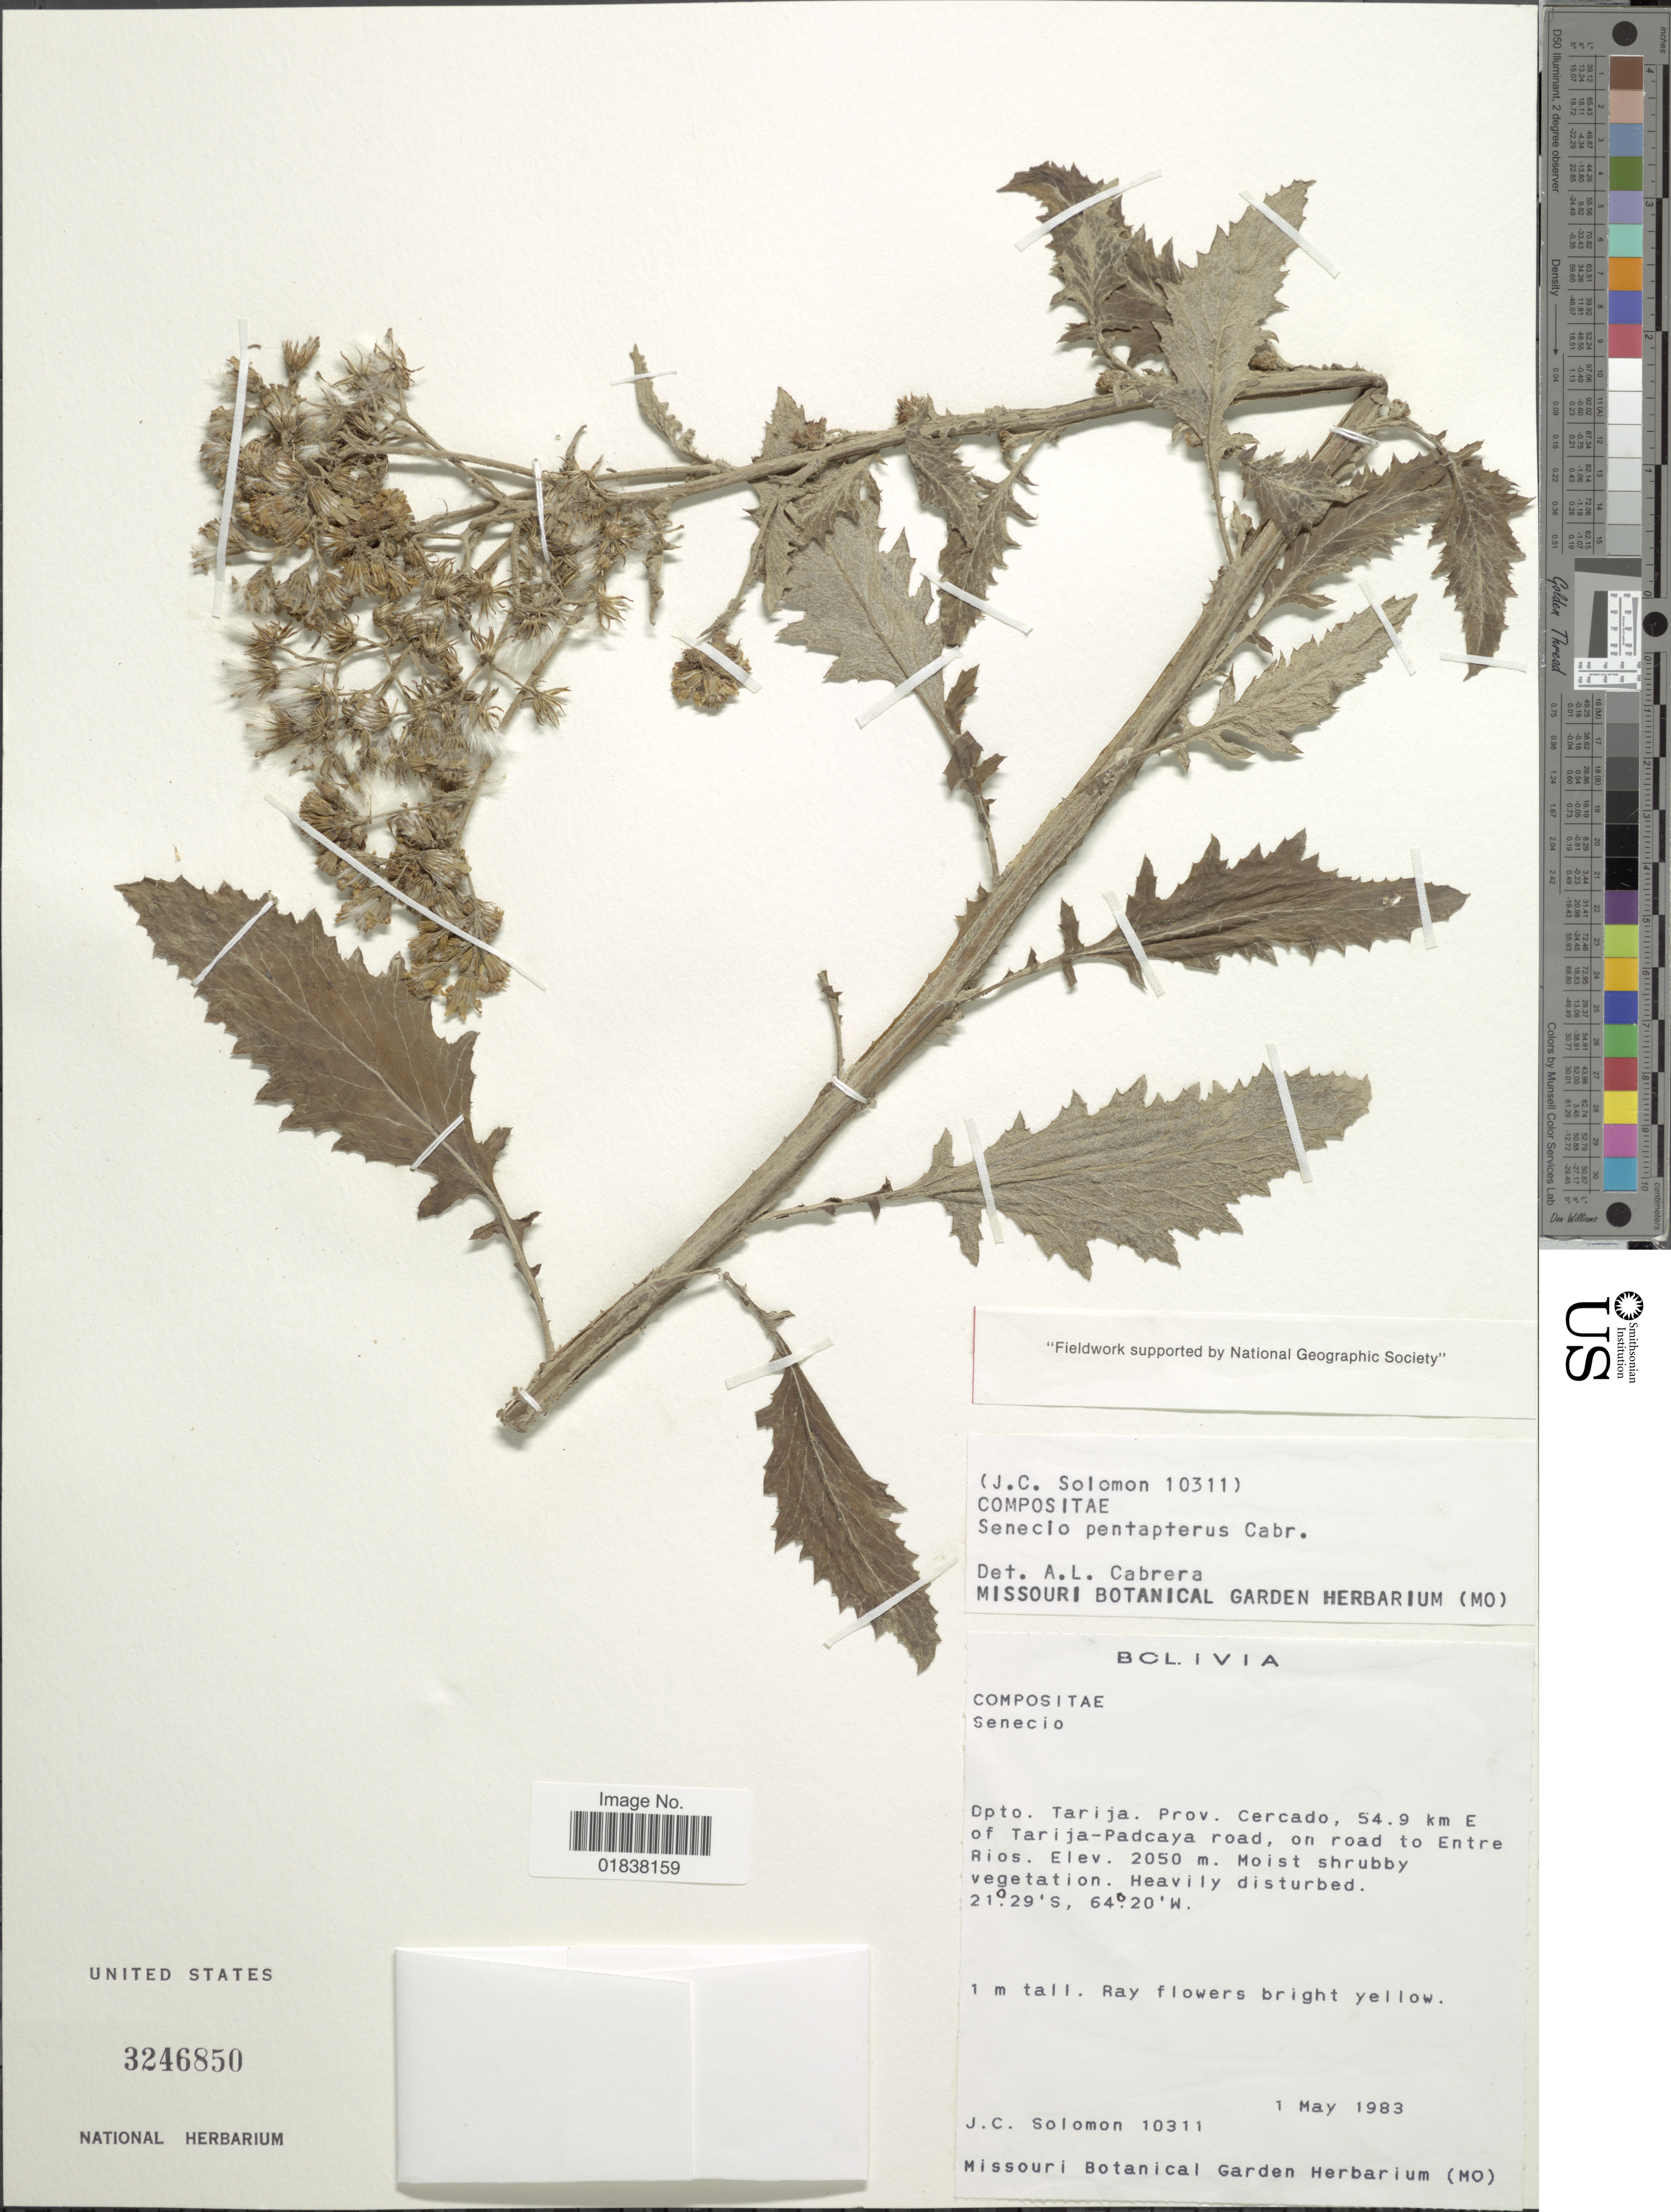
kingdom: Plantae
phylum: Tracheophyta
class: Magnoliopsida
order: Asterales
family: Asteraceae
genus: Senecio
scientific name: Senecio pentapterus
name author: Cabrera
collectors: J. C. Solomon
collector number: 10311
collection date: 1983-05-01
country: Bolivia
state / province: Tarija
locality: Prov. Cercado, 54.9 km E of Tarija-Padcaya road, on road to Entre Rios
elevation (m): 2050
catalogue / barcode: US 3246850